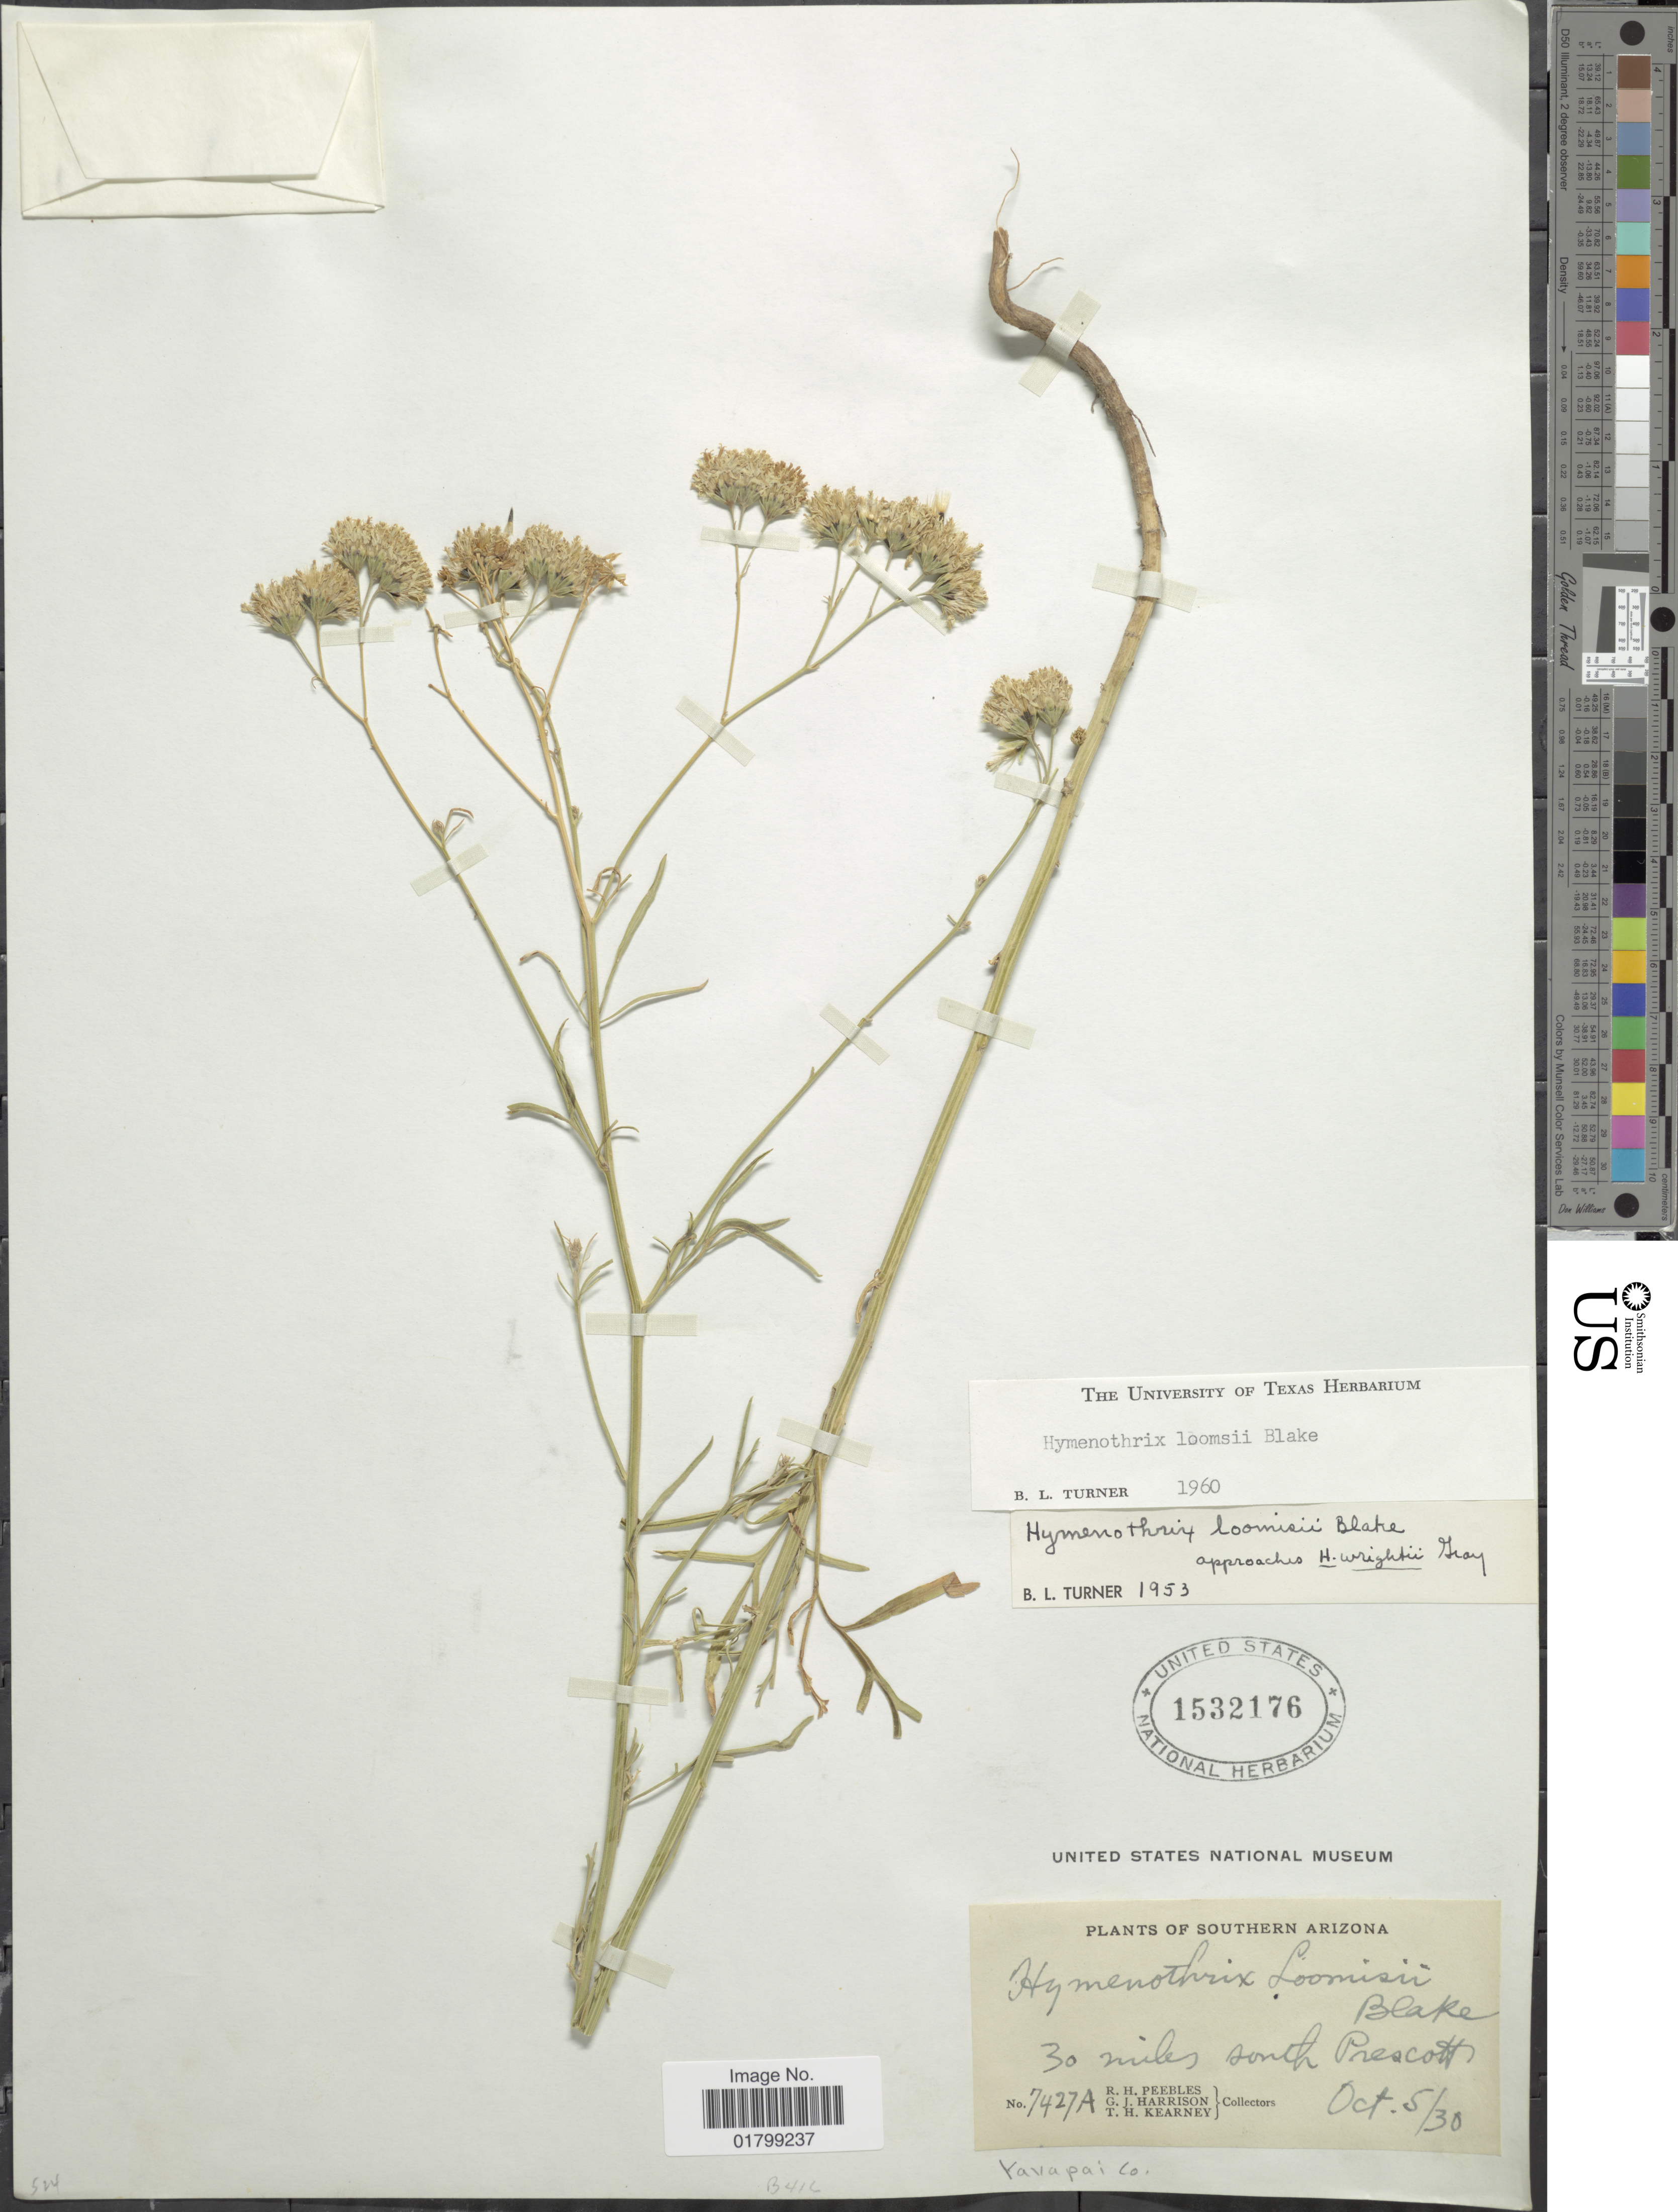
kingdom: Plantae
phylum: Tracheophyta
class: Magnoliopsida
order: Asterales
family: Asteraceae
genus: Hymenothrix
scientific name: Hymenothrix loomisii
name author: S.F. Blake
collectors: R. H. Peebles, G. J. Harrison & T. H. Kearney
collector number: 7427A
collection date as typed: Transcribed d/m/y: 5/10/30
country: United States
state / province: Arizona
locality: Southern Arizona, 30 miles south Prescott, Yavapai Co.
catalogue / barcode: US 1532176